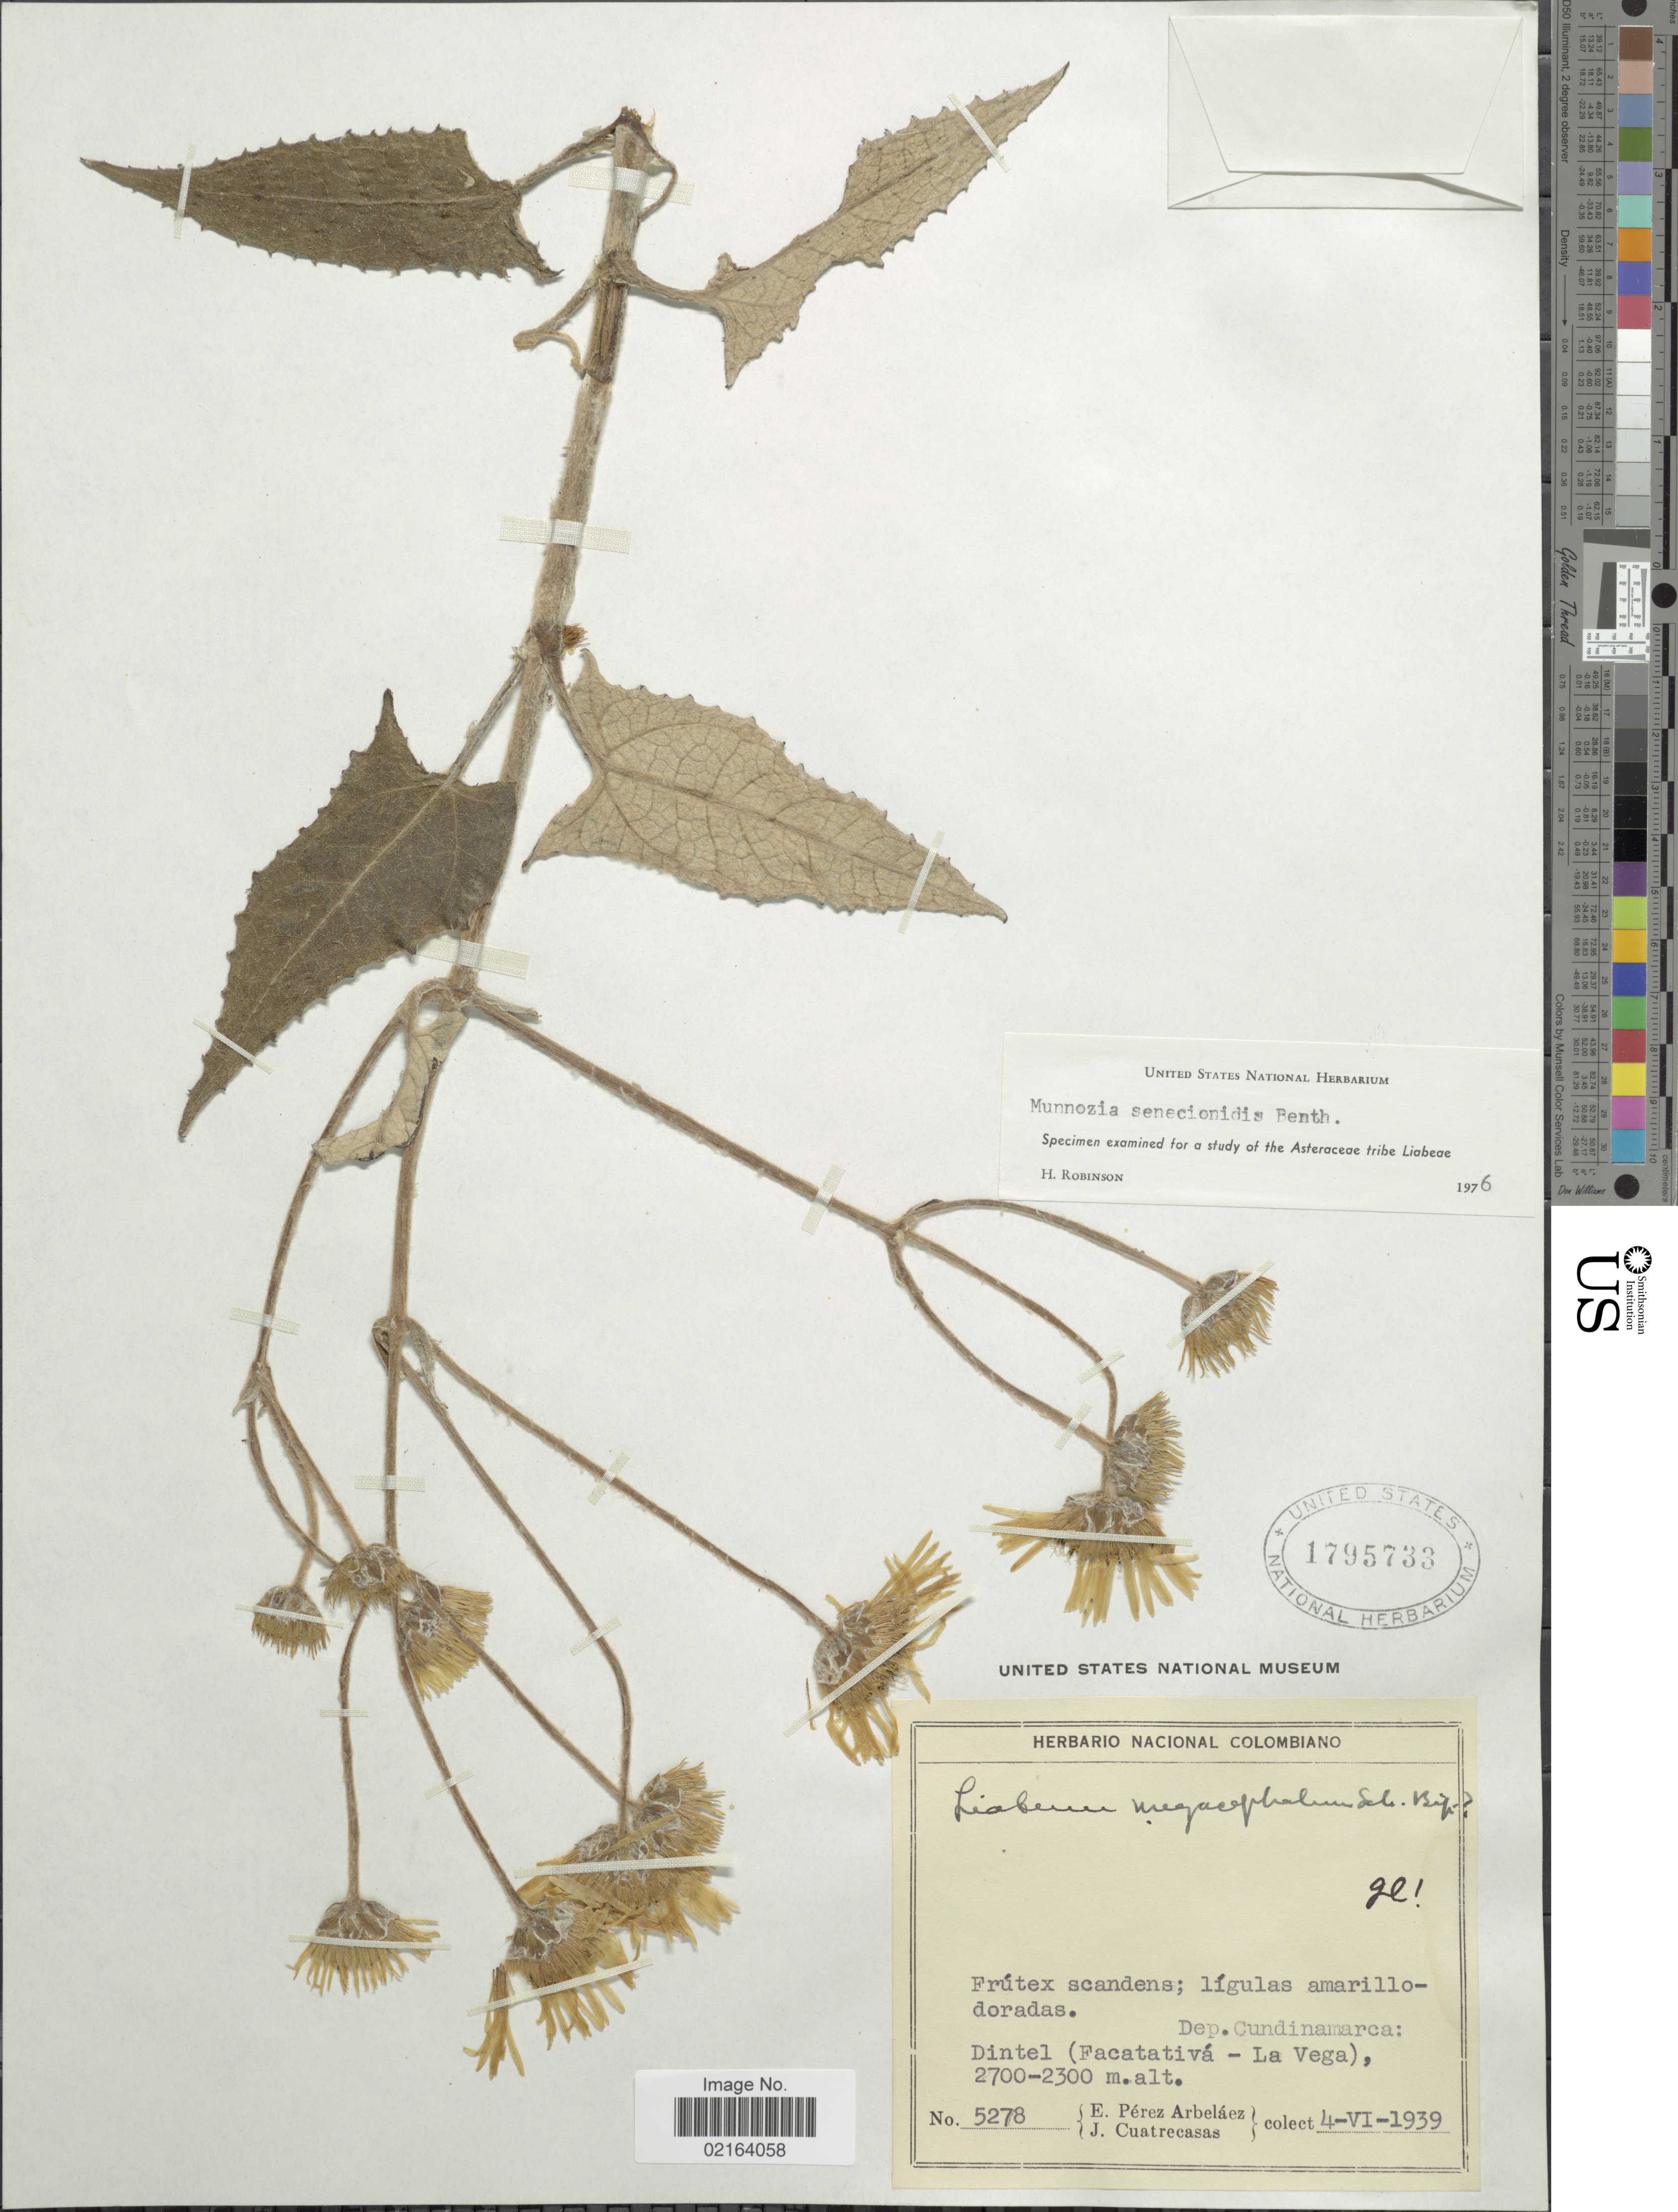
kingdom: Plantae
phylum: Tracheophyta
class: Magnoliopsida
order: Asterales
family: Asteraceae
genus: Munnozia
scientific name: Munnozia senecionidis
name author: Benth.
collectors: E. Pérez Arbeláez & J. Cuatrecasas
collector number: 5278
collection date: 1939-06-04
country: Colombia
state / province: Cundinamarca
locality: Dep. Cundinamarca, Dintel (Facatativa - La Vega)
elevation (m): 2300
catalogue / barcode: US 1795733